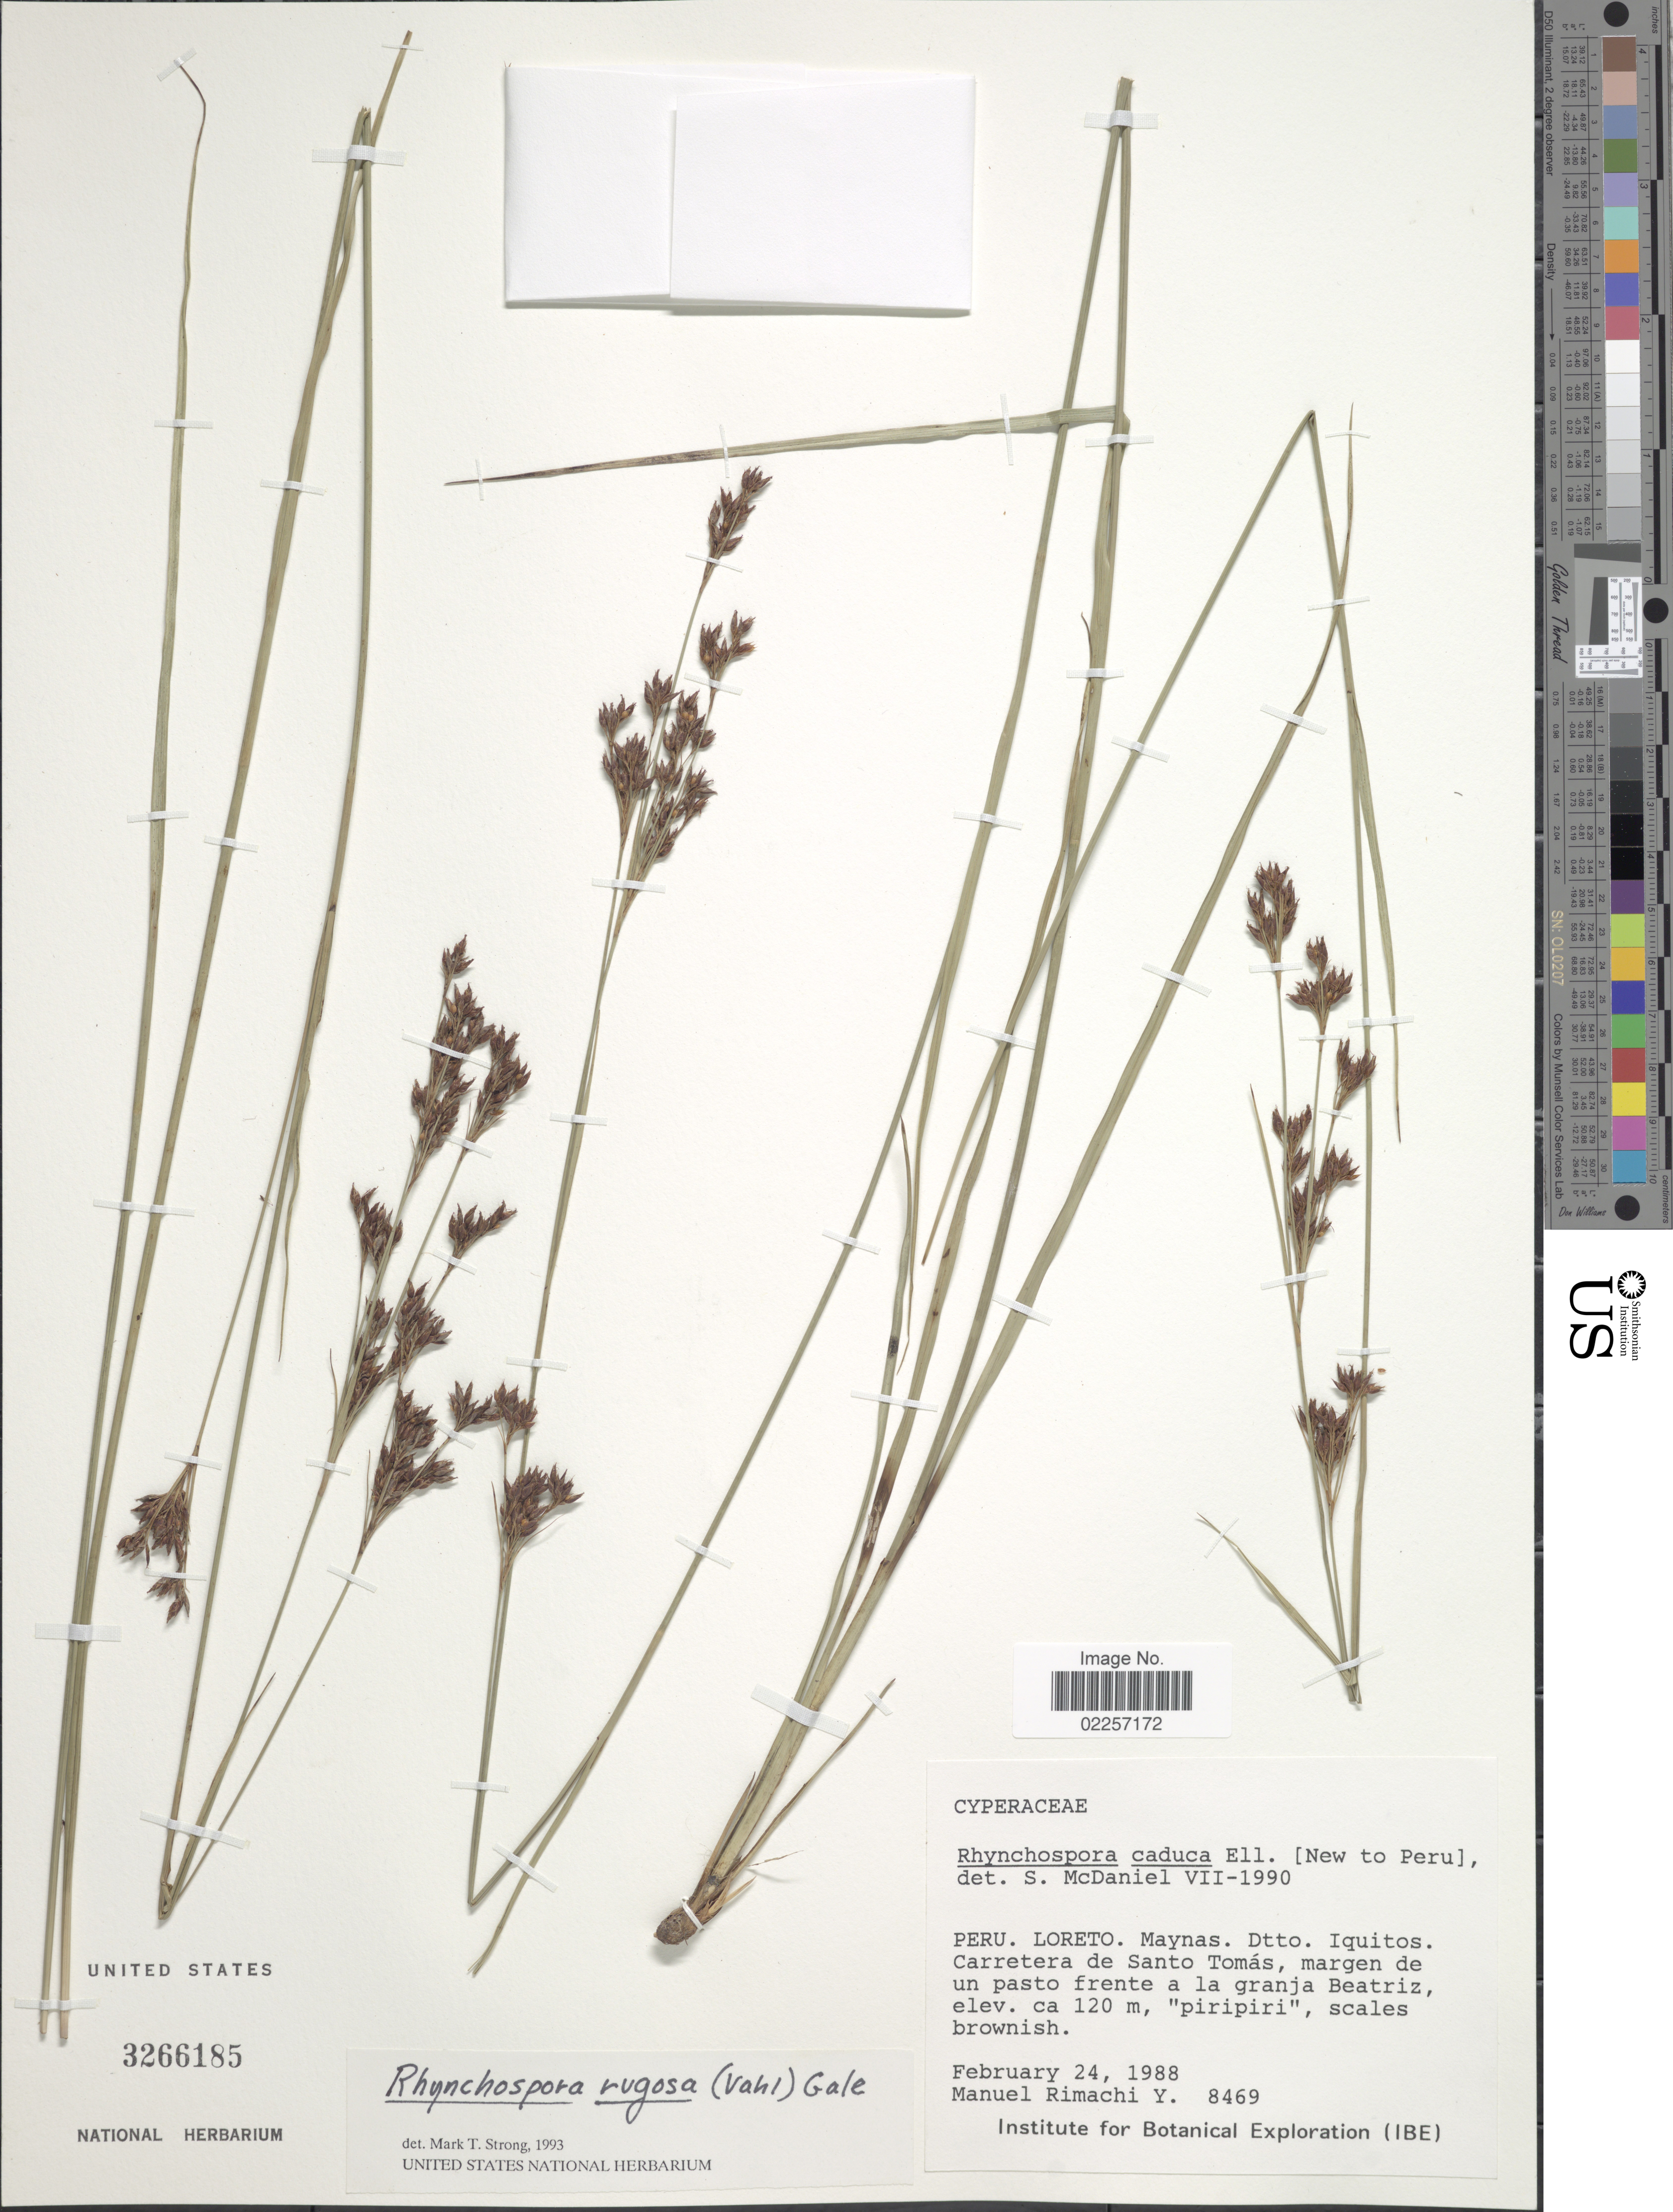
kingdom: Plantae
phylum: Tracheophyta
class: Liliopsida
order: Poales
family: Cyperaceae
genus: Rhynchospora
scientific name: Rhynchospora rugosa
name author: (Vahl) Gale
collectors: M. Rimachi Y.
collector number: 8469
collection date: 1988-02-24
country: Peru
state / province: Loreto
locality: Maynas. Dtto. Iquitos. Carretera de Santo Tomas, margen de un pasto frente a la granja Beatriz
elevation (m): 120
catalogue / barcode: US 3266185